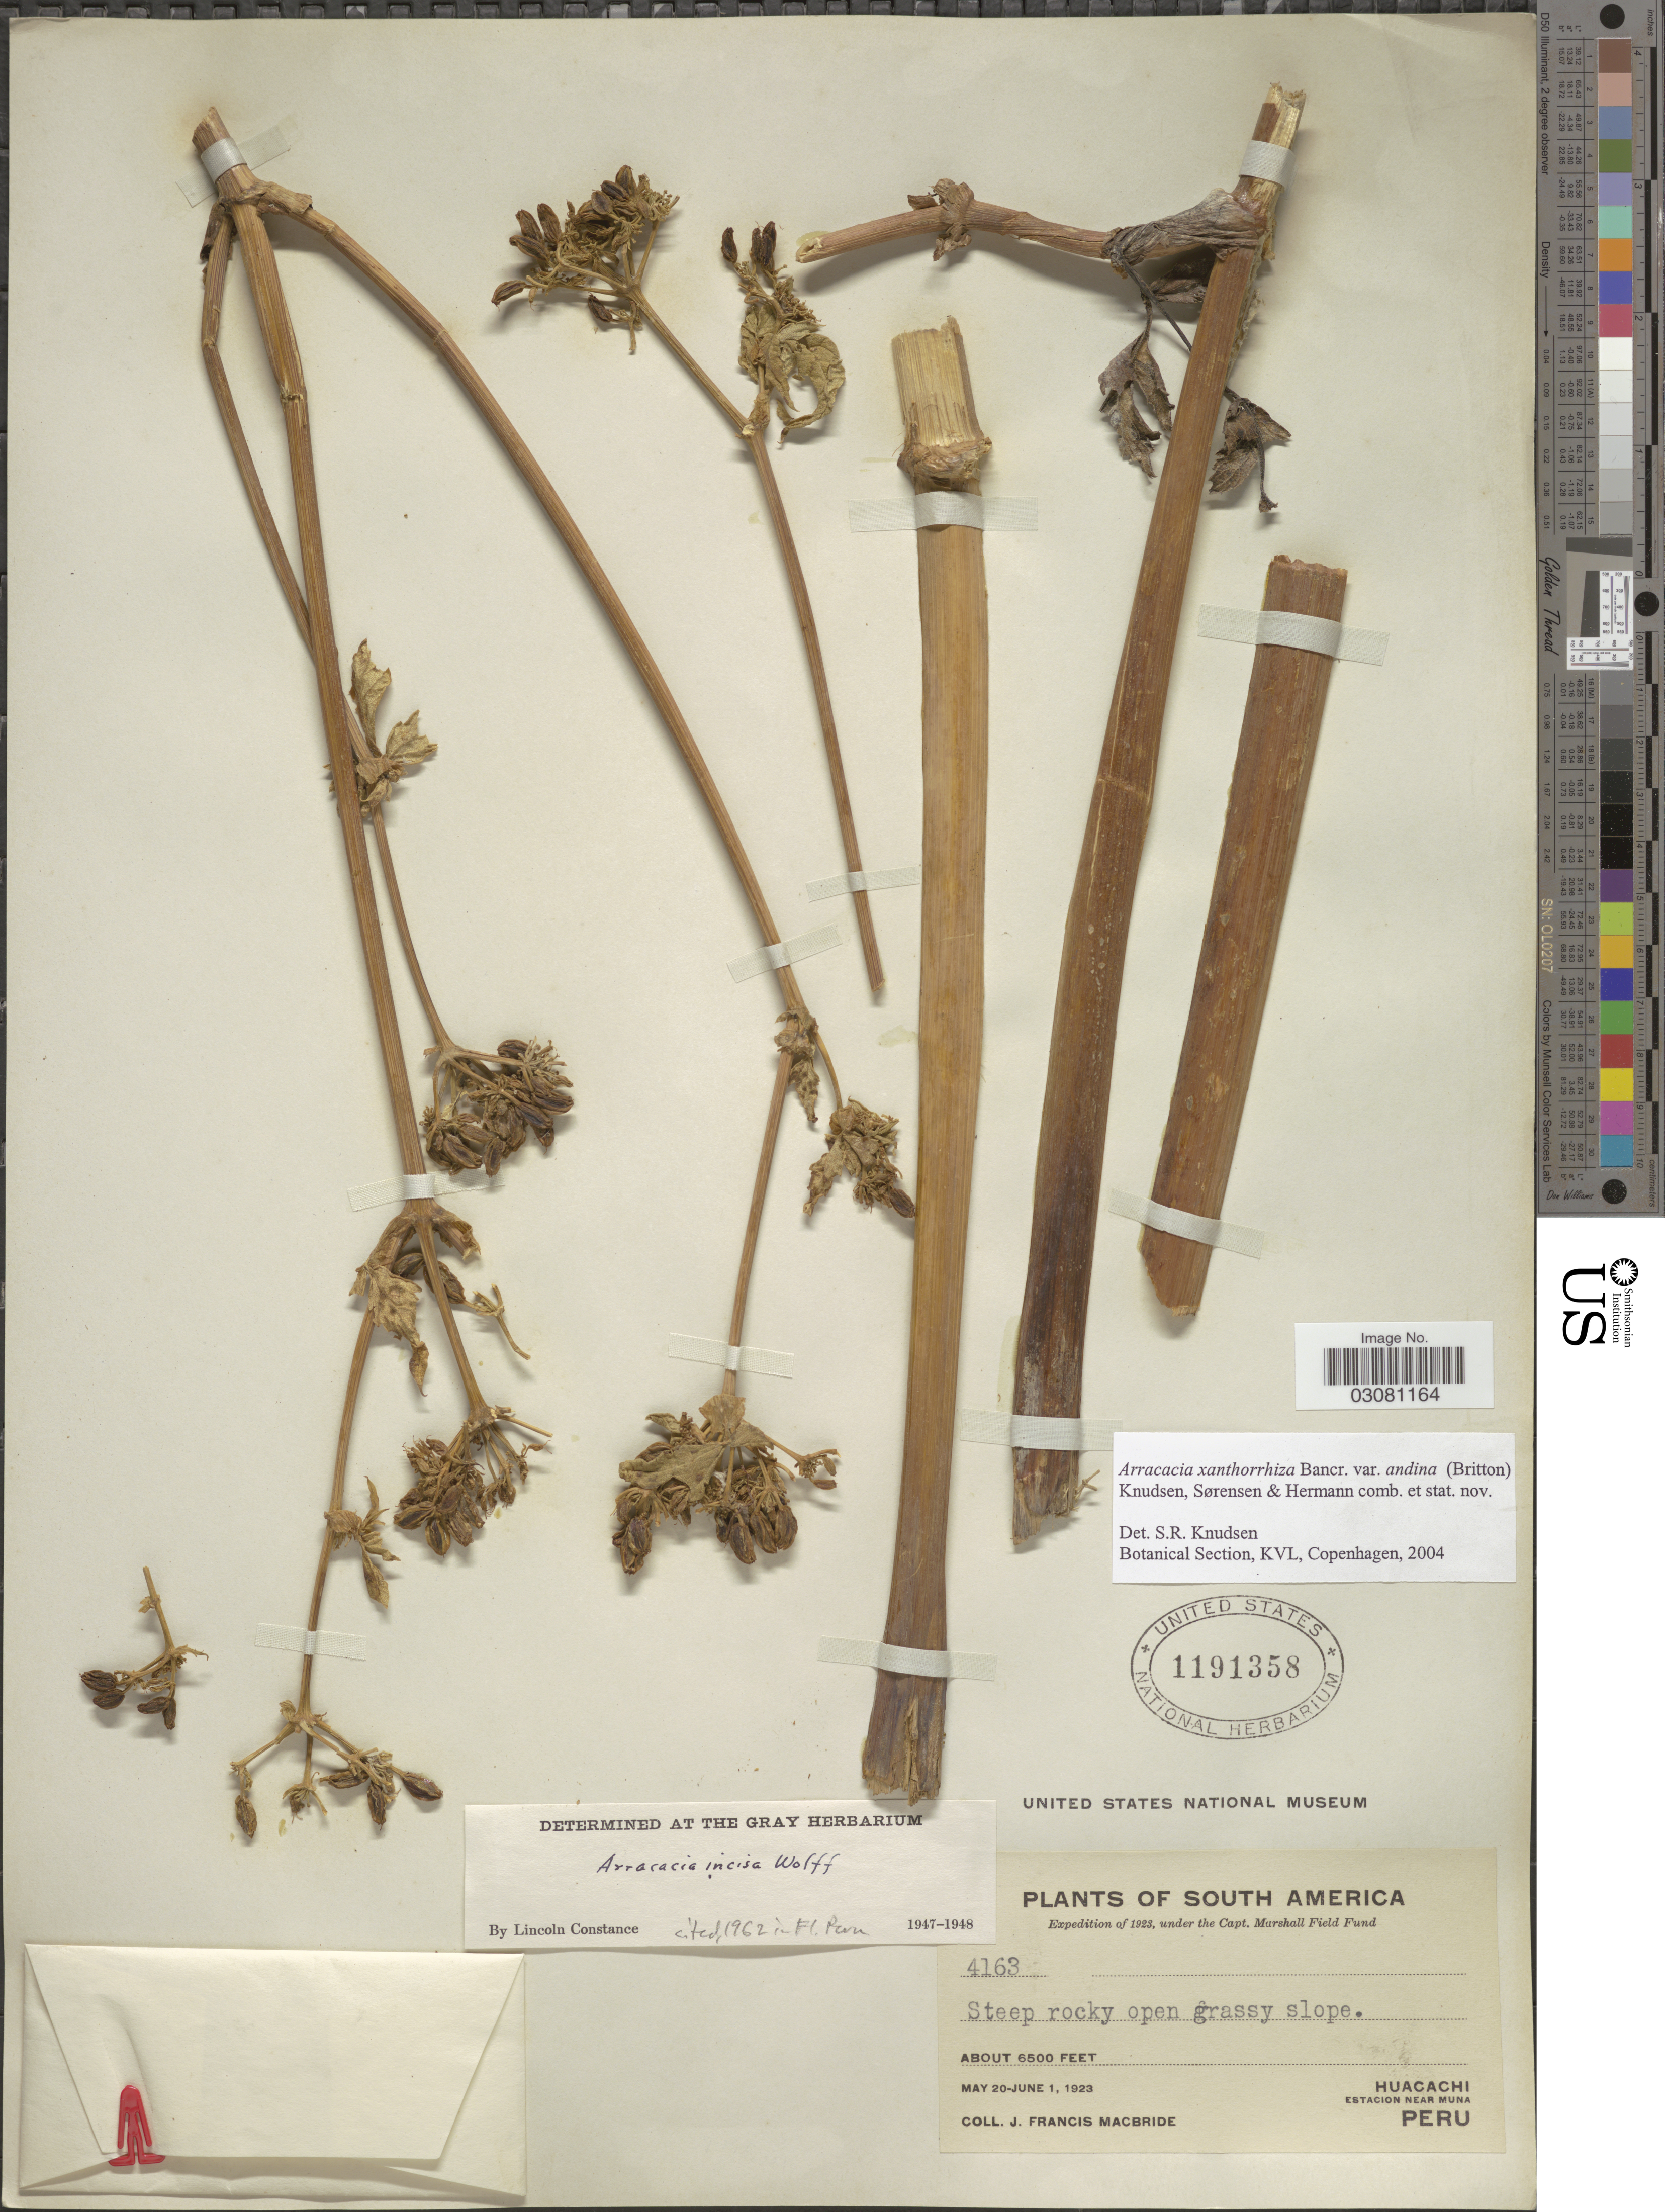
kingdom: Plantae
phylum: Tracheophyta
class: Magnoliopsida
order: Apiales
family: Apiaceae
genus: Arracacia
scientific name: Arracacia xanthorrhiza var. andina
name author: (Britton) S. Knudsen et al.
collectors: J. F. Macbride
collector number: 4163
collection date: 1923-05-20/1923-06-01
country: Peru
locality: Huacachi. Estacion near Muna.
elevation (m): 1981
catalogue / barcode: US 1191358